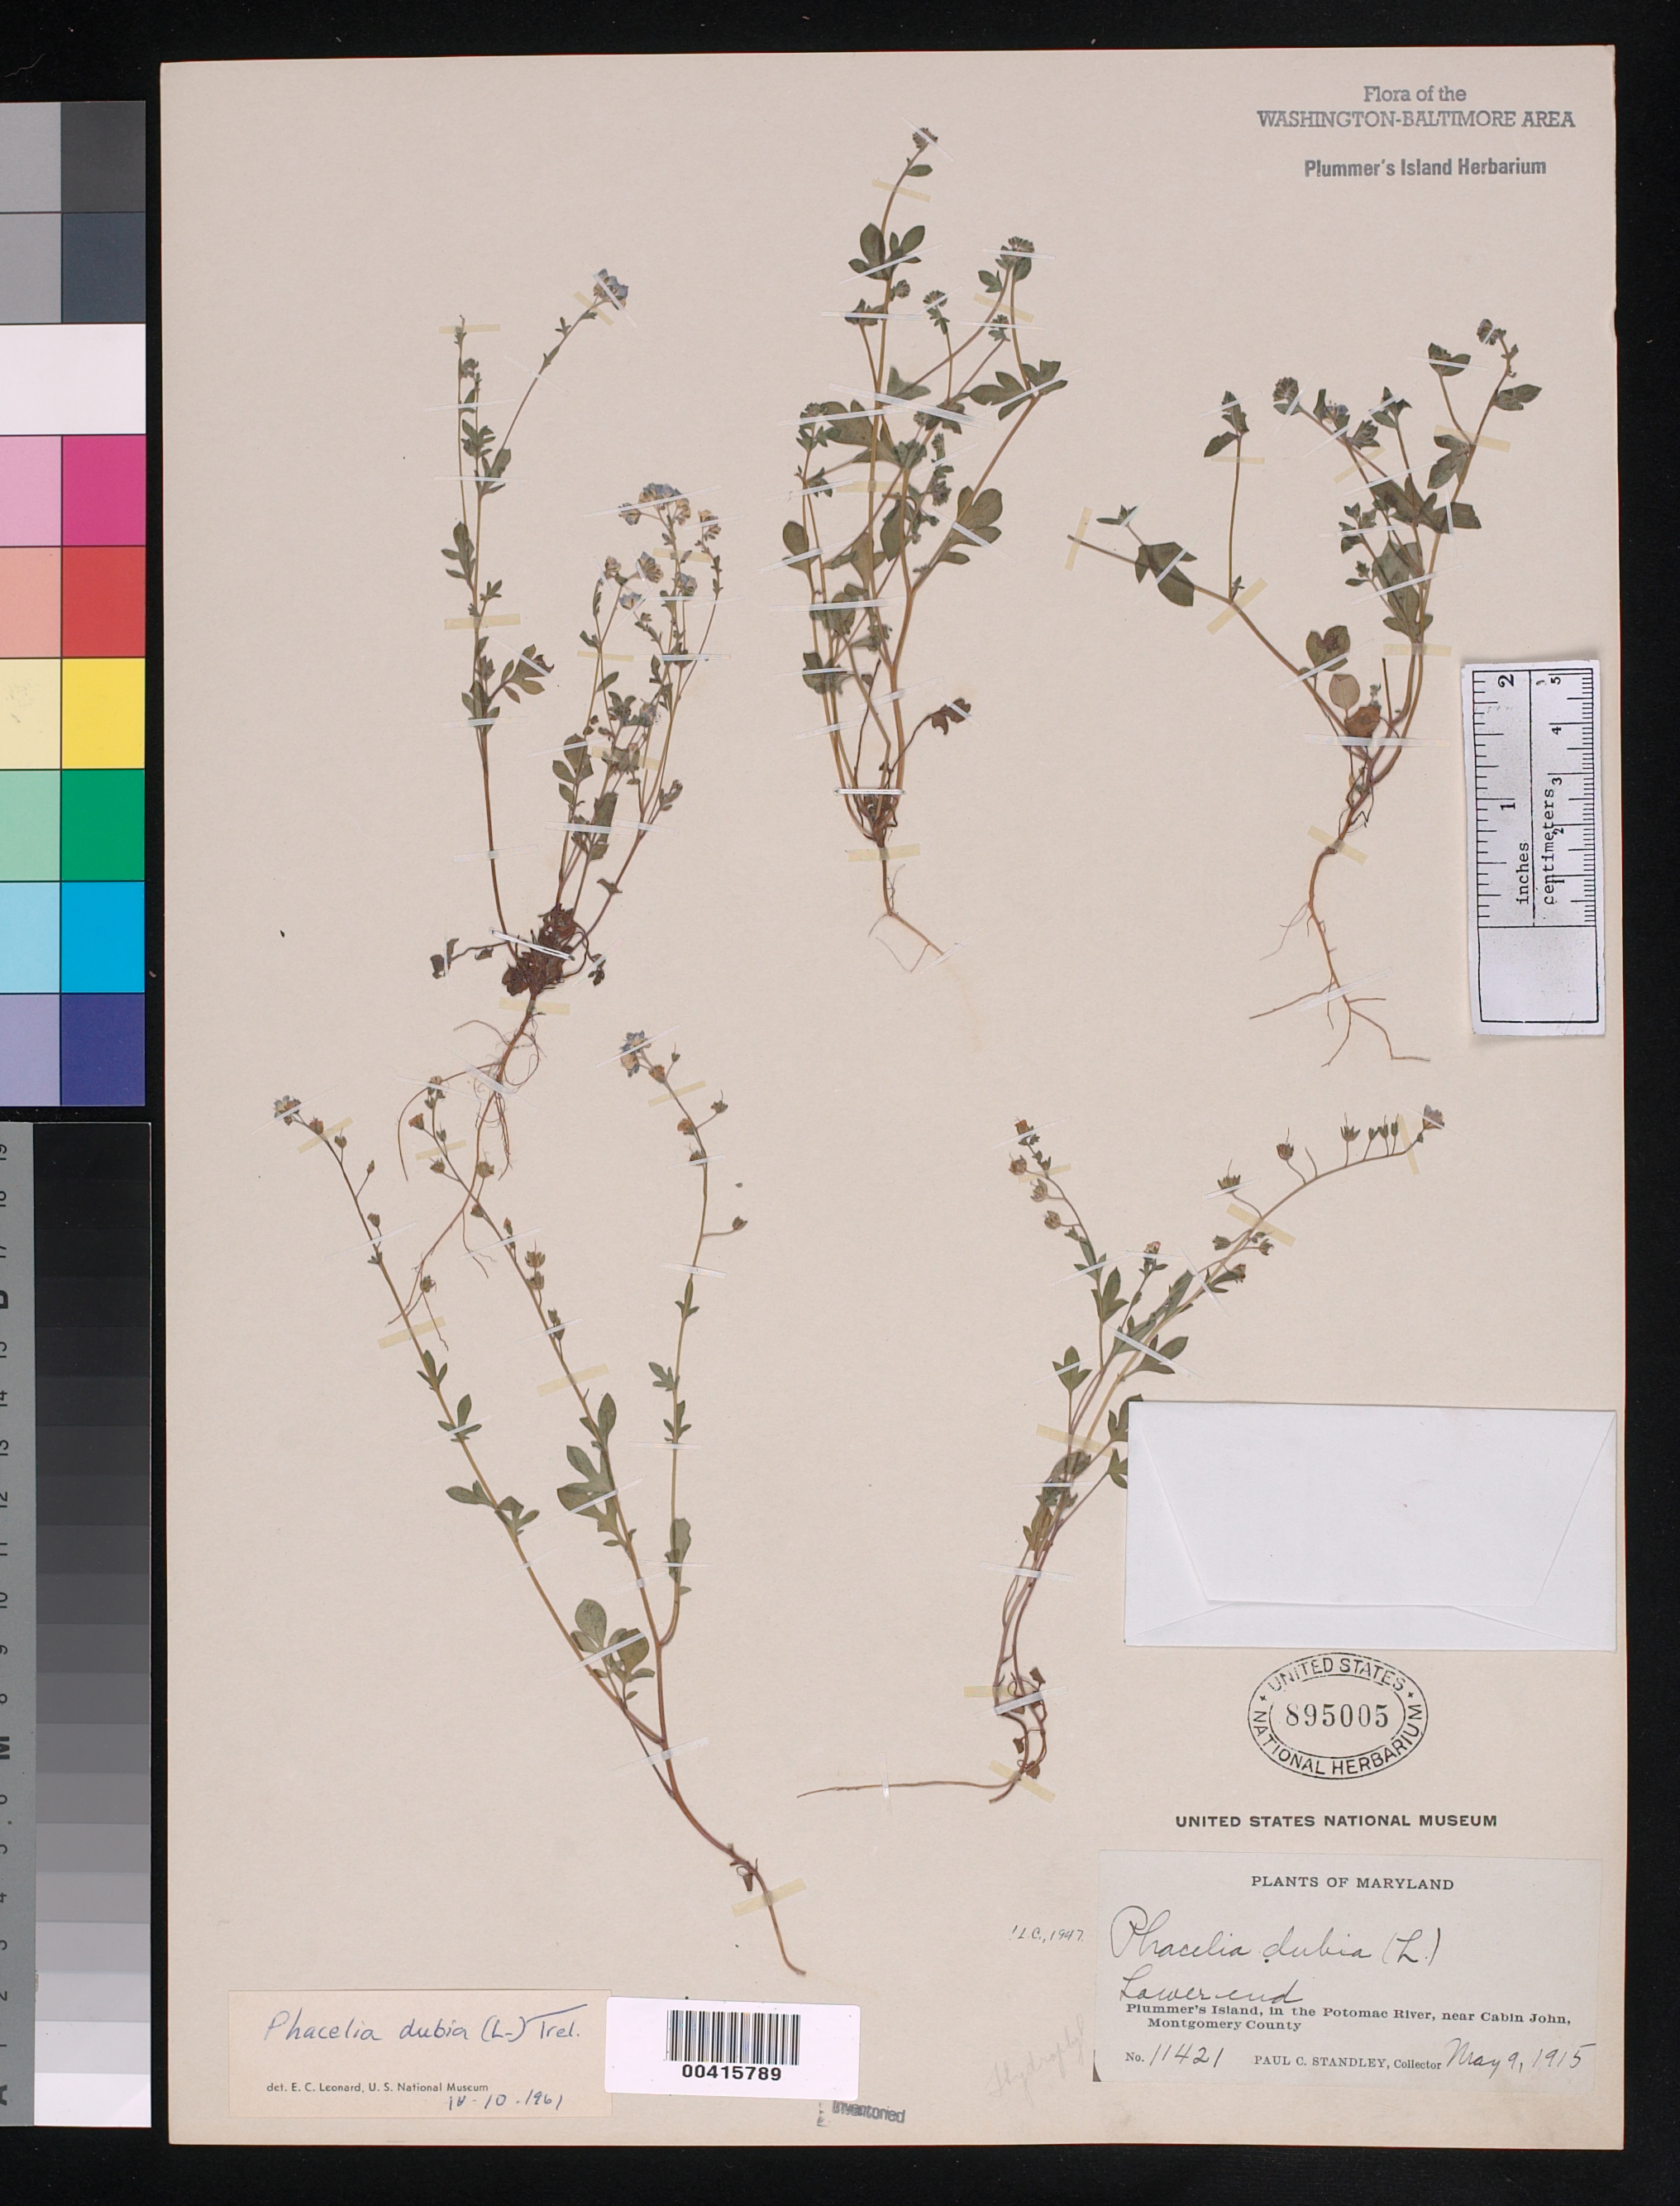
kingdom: Plantae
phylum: Tracheophyta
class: Magnoliopsida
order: Boraginales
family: Hydrophyllaceae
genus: Phacelia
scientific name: Phacelia dubia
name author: (L.) Trel.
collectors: P. C. Standley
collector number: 11421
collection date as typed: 09 May 1915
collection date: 1915-05-09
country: United States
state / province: Maryland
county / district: Montgomery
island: Plummers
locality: Plummer's Island; lower end C. & O. Canal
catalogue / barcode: US 895005